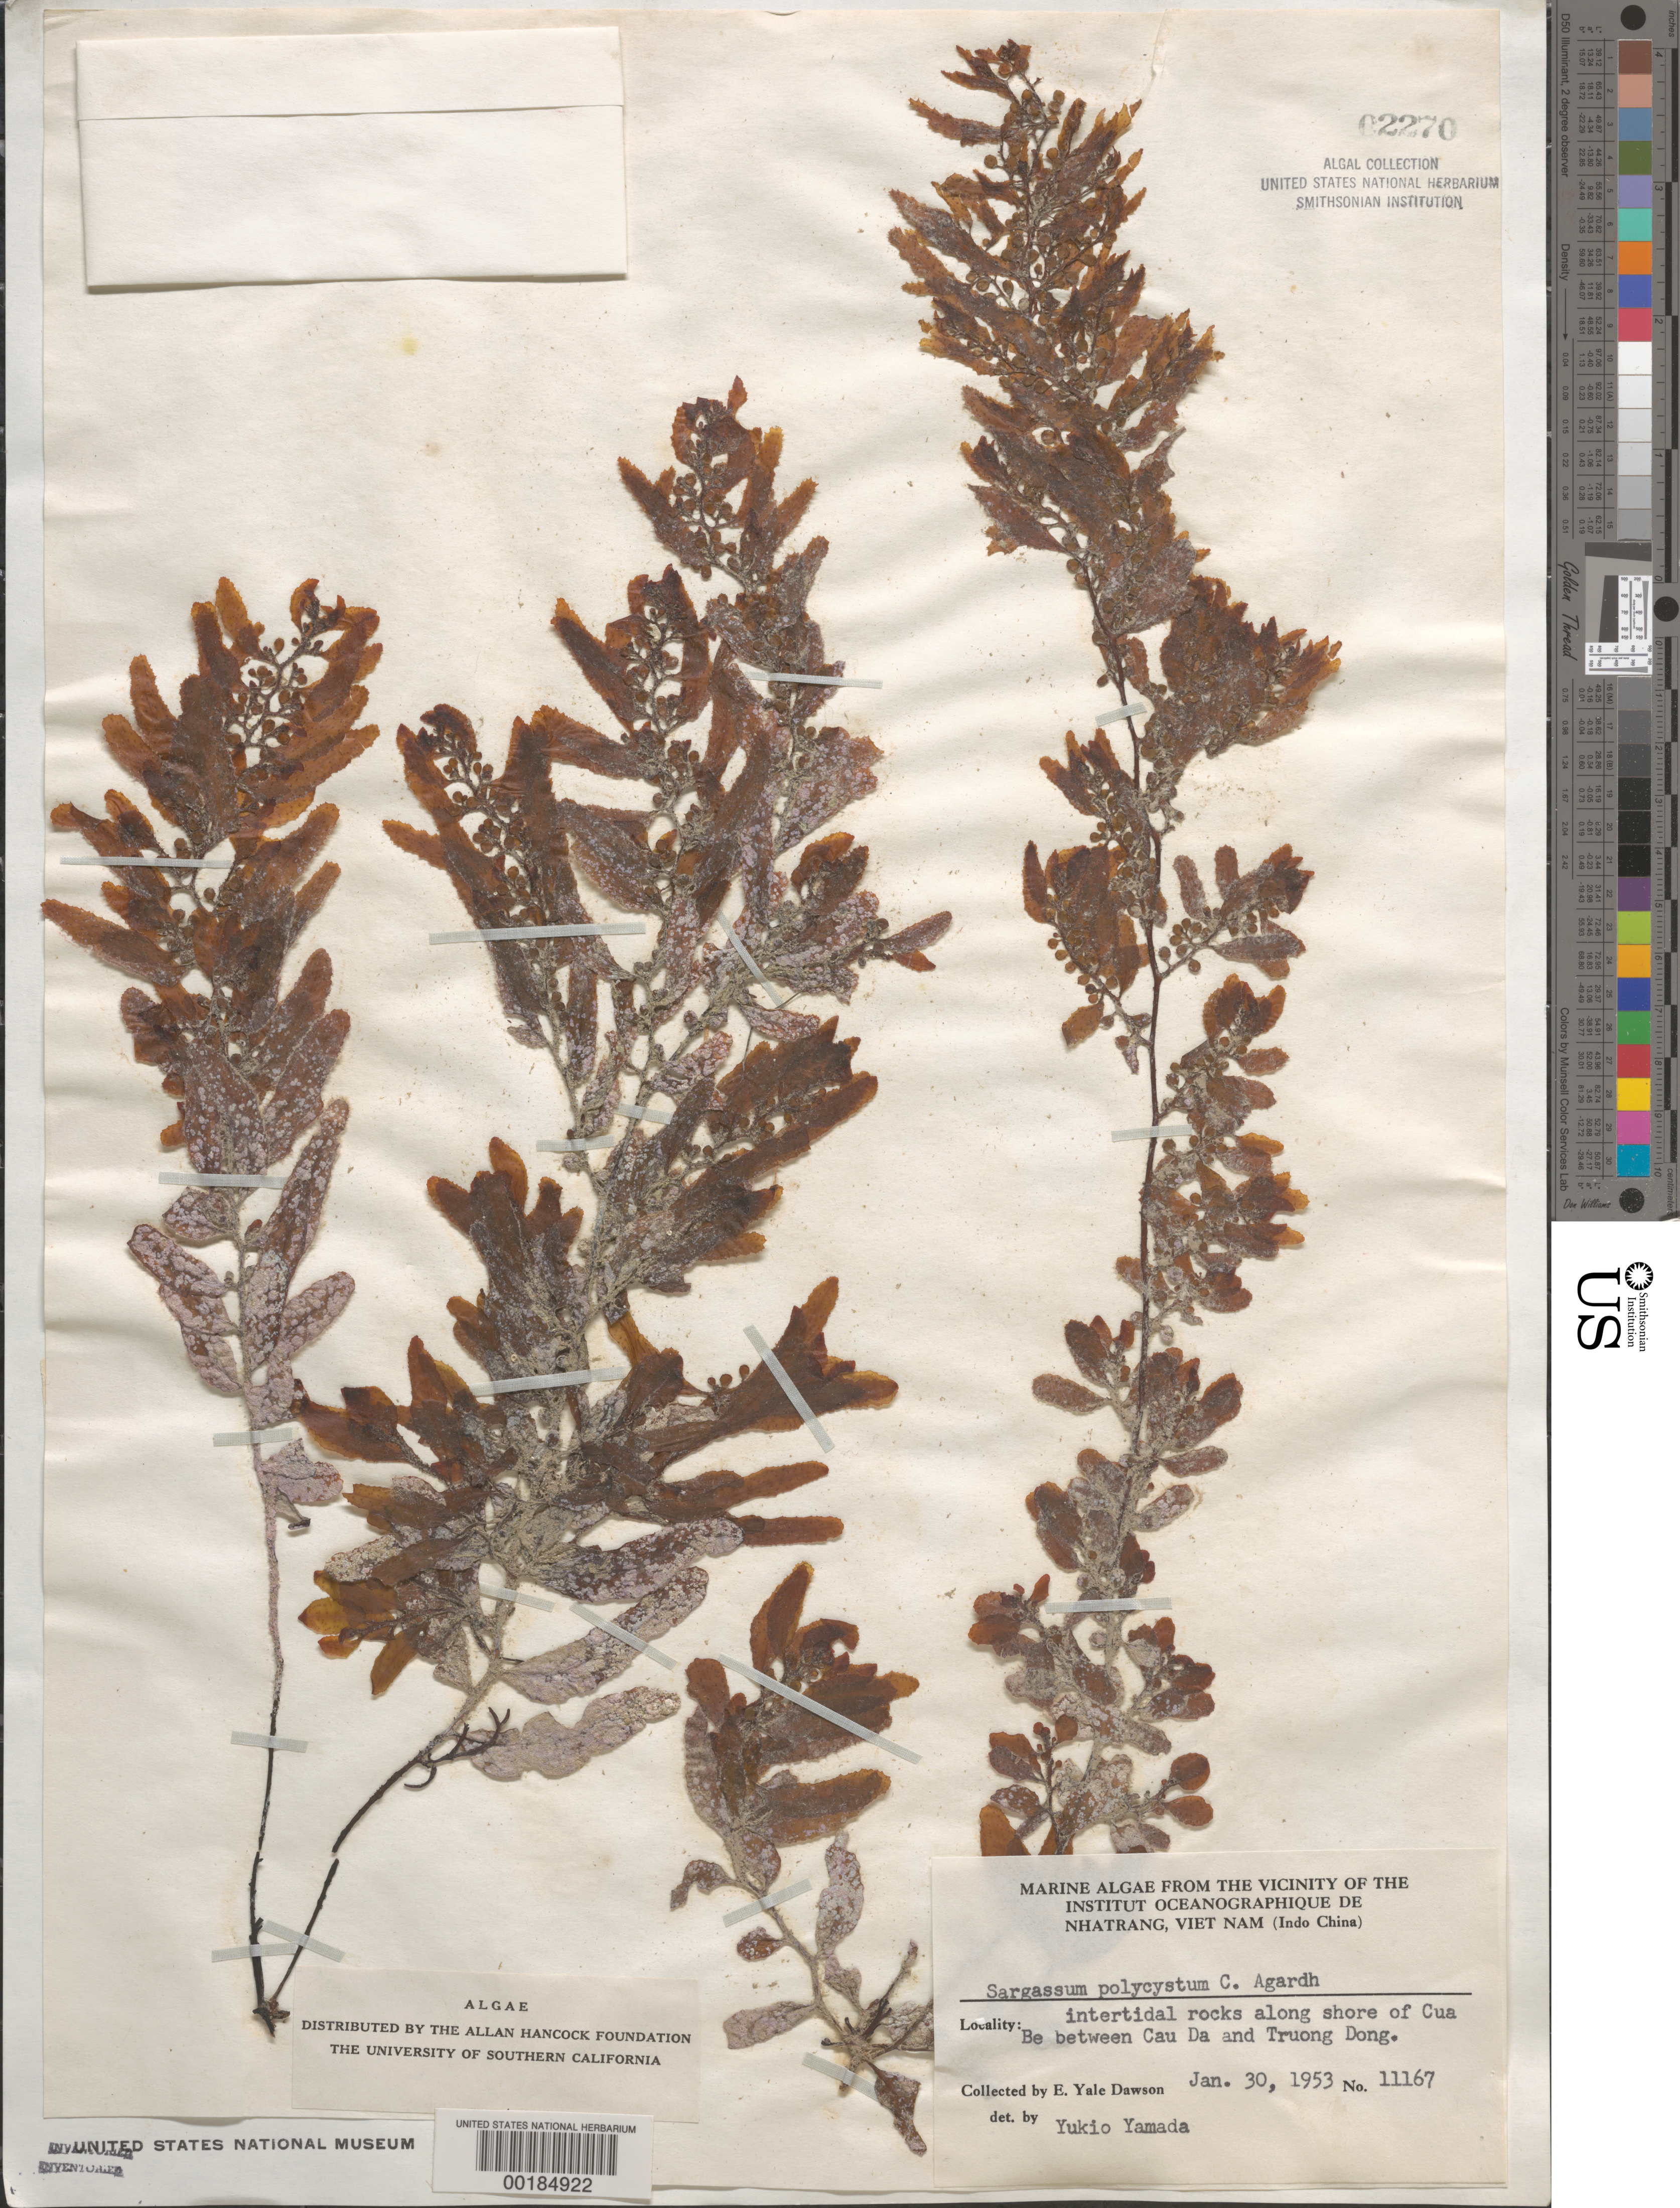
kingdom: Chromista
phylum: Ochrophyta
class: Phaeophyceae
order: Fucales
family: Sargassaceae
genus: Sargassum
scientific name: Sargassum polycystum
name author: C. Agardh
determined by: Yamada, Yukio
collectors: E. Y. Dawson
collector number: EYD 11167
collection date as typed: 30 Jan 1953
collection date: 1953-01-30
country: Vietnam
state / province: Phu Khanh Province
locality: Cua Be between Cau Da and Truong Dong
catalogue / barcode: US 2270